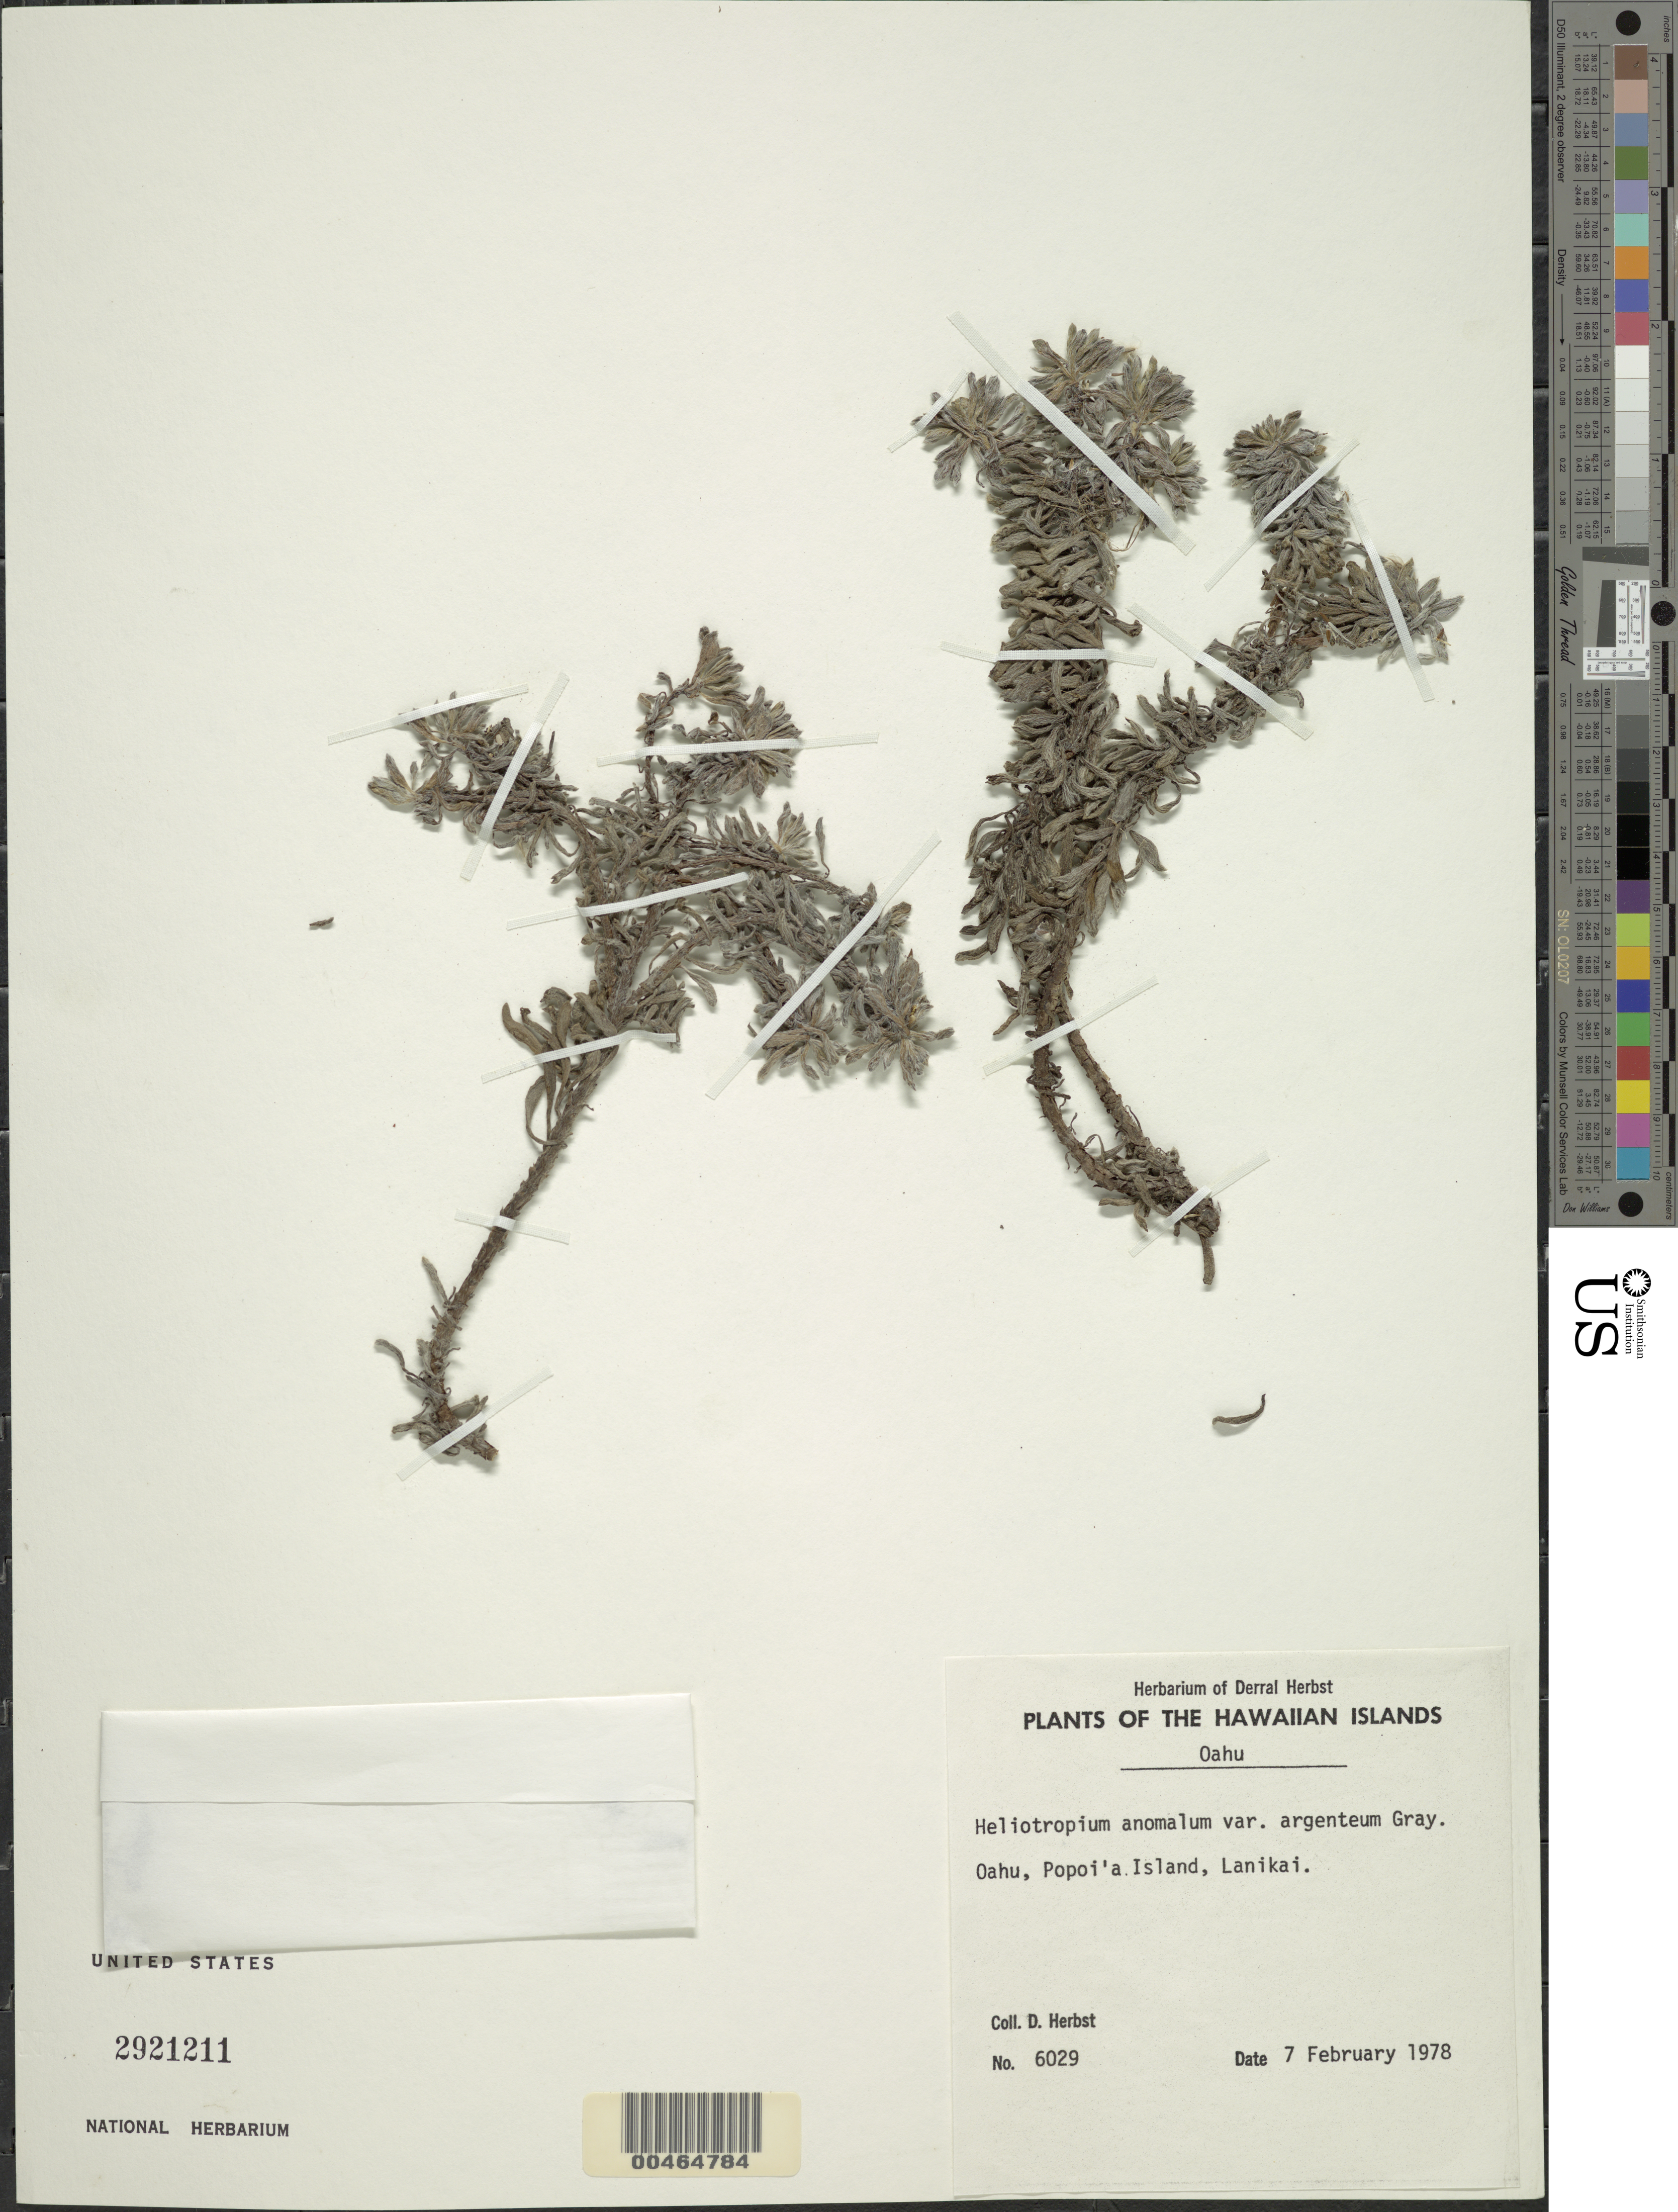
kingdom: Plantae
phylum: Tracheophyta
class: Magnoliopsida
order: Boraginales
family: Heliotropiaceae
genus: Heliotropium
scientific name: Heliotropium anomalum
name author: Hook. & Arn.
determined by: Wagner, W. L., (BOT), Smithsonian Institution - National Museum of Natural History (UNITED STATES)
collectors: D. R. Herbst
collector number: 6029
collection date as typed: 7 Feb 1978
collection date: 1978-02-07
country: United States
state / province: Hawaii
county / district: Honolulu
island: Oahu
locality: Popoia Island, Lanikai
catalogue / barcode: US 2921211